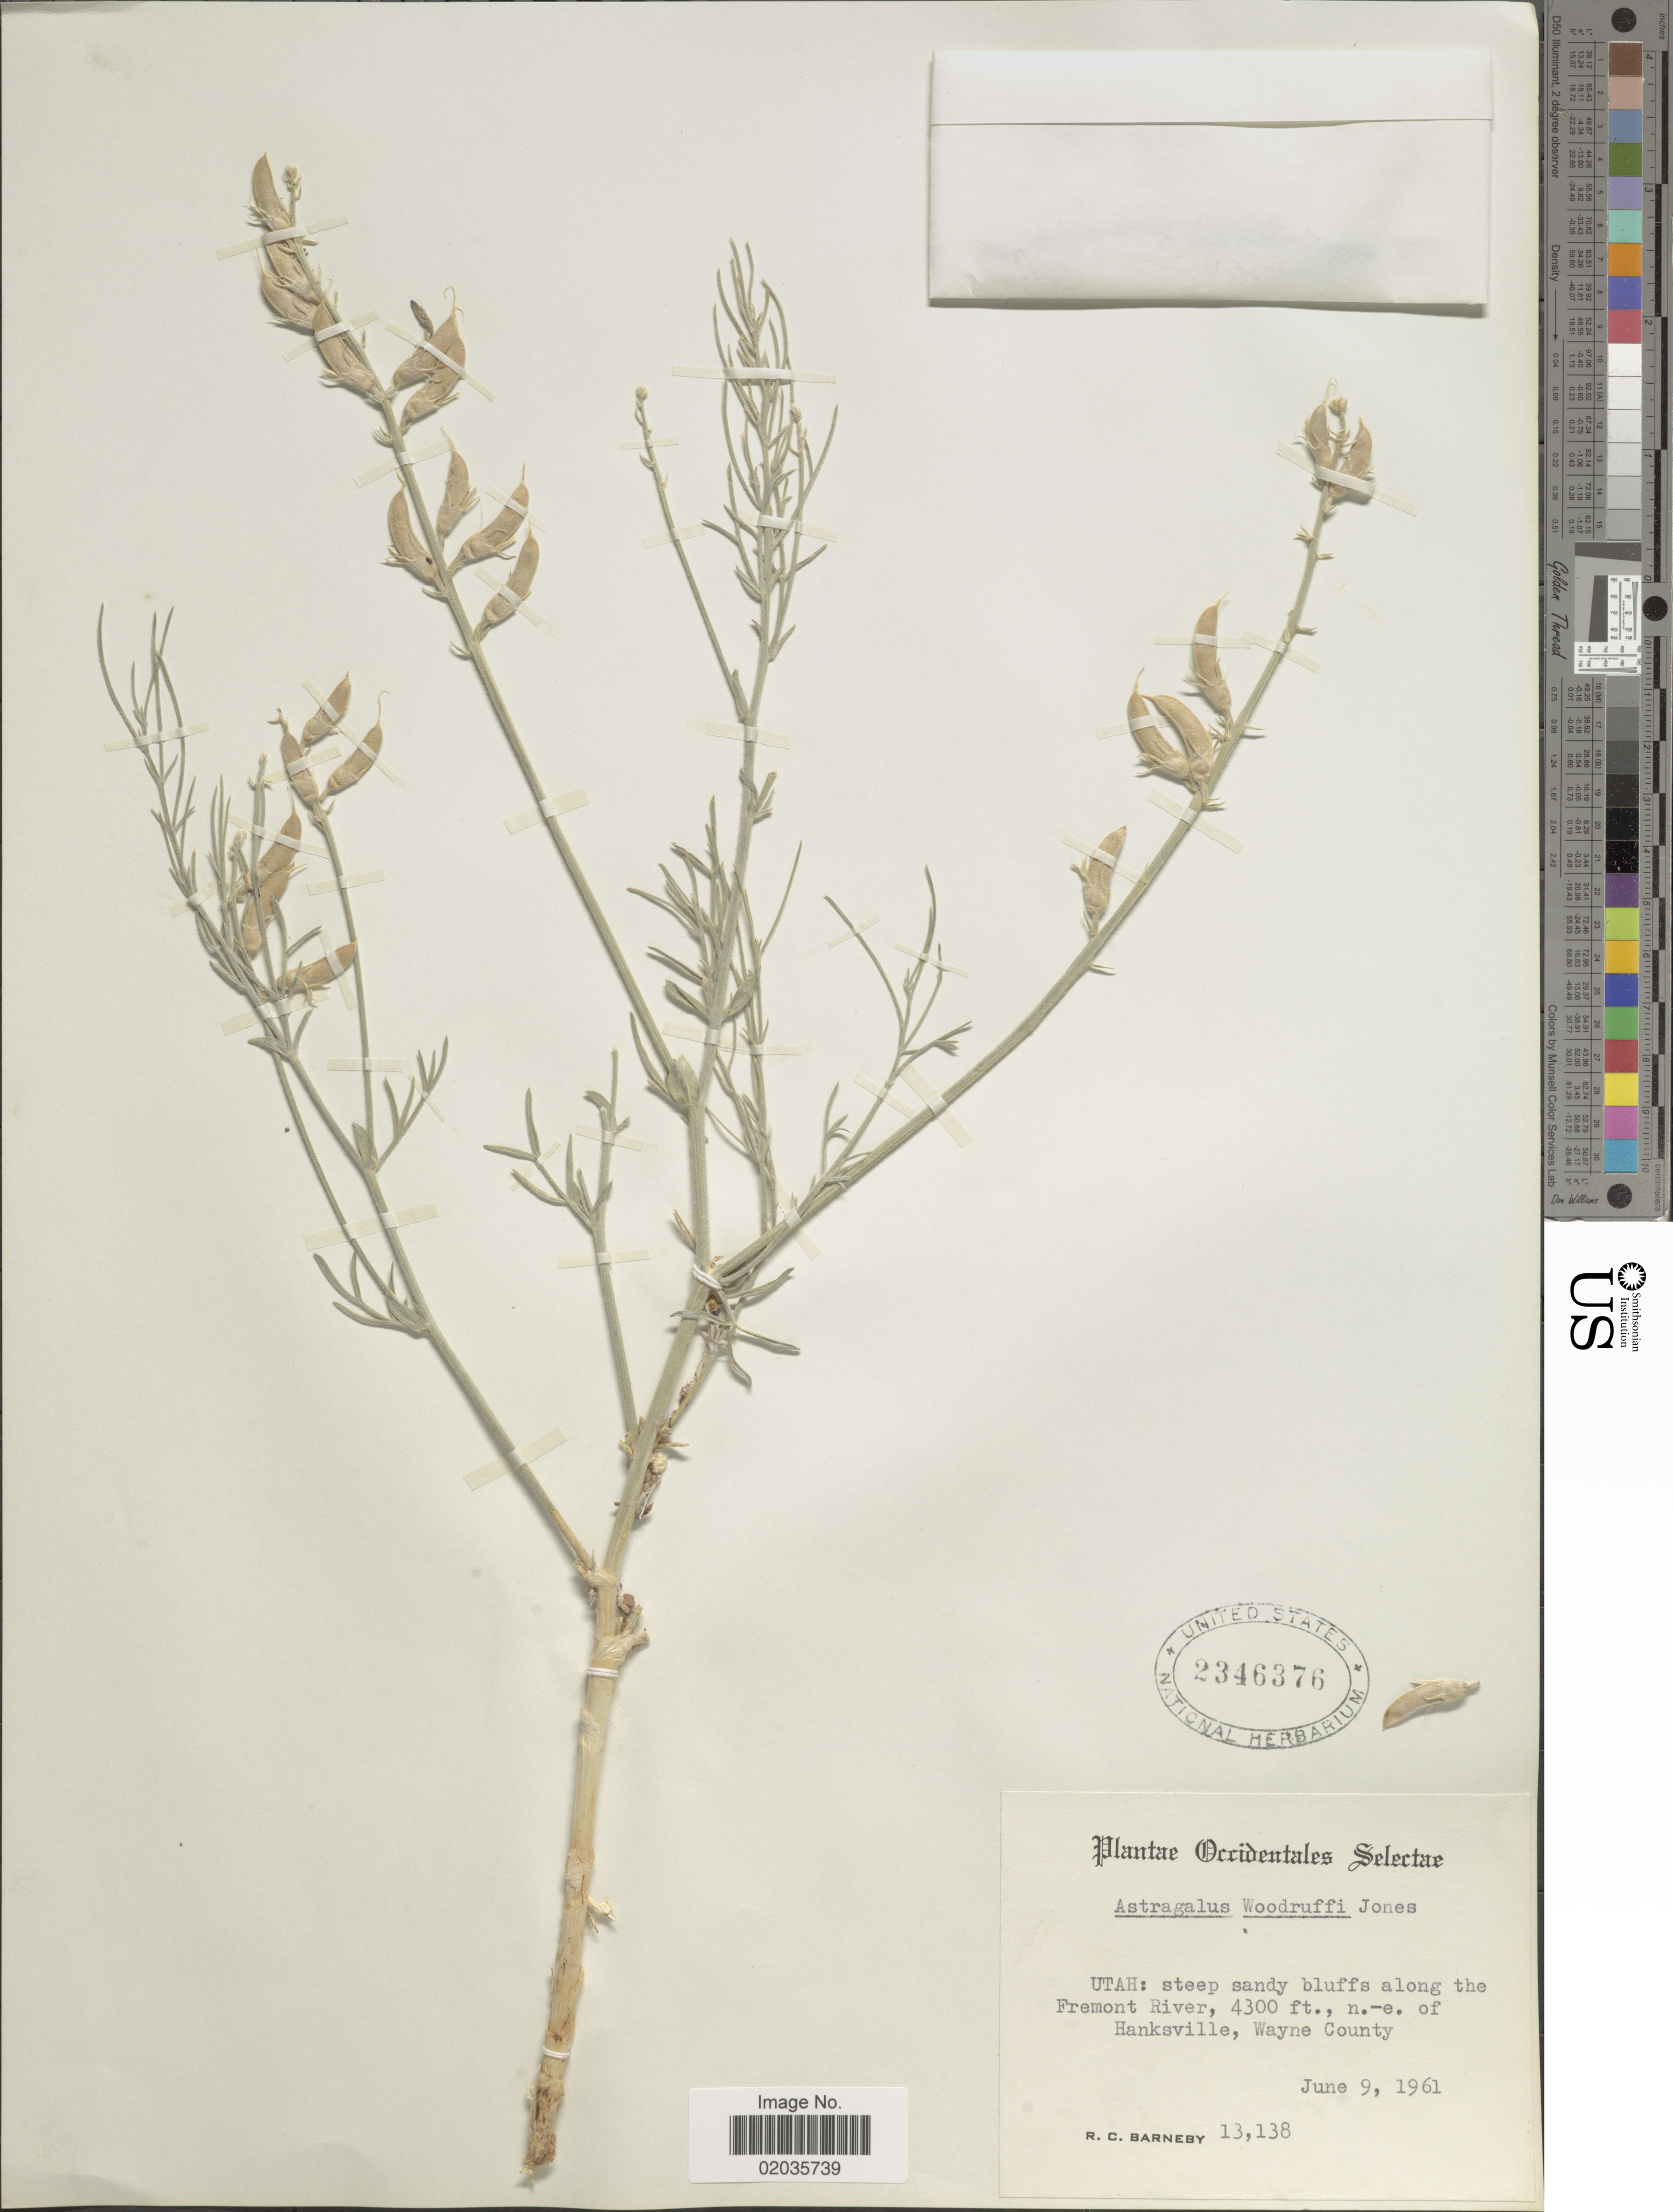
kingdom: Plantae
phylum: Tracheophyta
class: Magnoliopsida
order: Fabales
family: Fabaceae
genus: Astragalus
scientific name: Astragalus woodruffii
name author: M.E. Jones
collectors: R. C. Barneby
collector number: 13138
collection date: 1961-06-09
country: United States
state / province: Utah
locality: Occidentales, steep sandy bluffs along the Fremont River, n.e. of Hanksville, Wayne County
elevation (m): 1311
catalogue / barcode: US 2346376